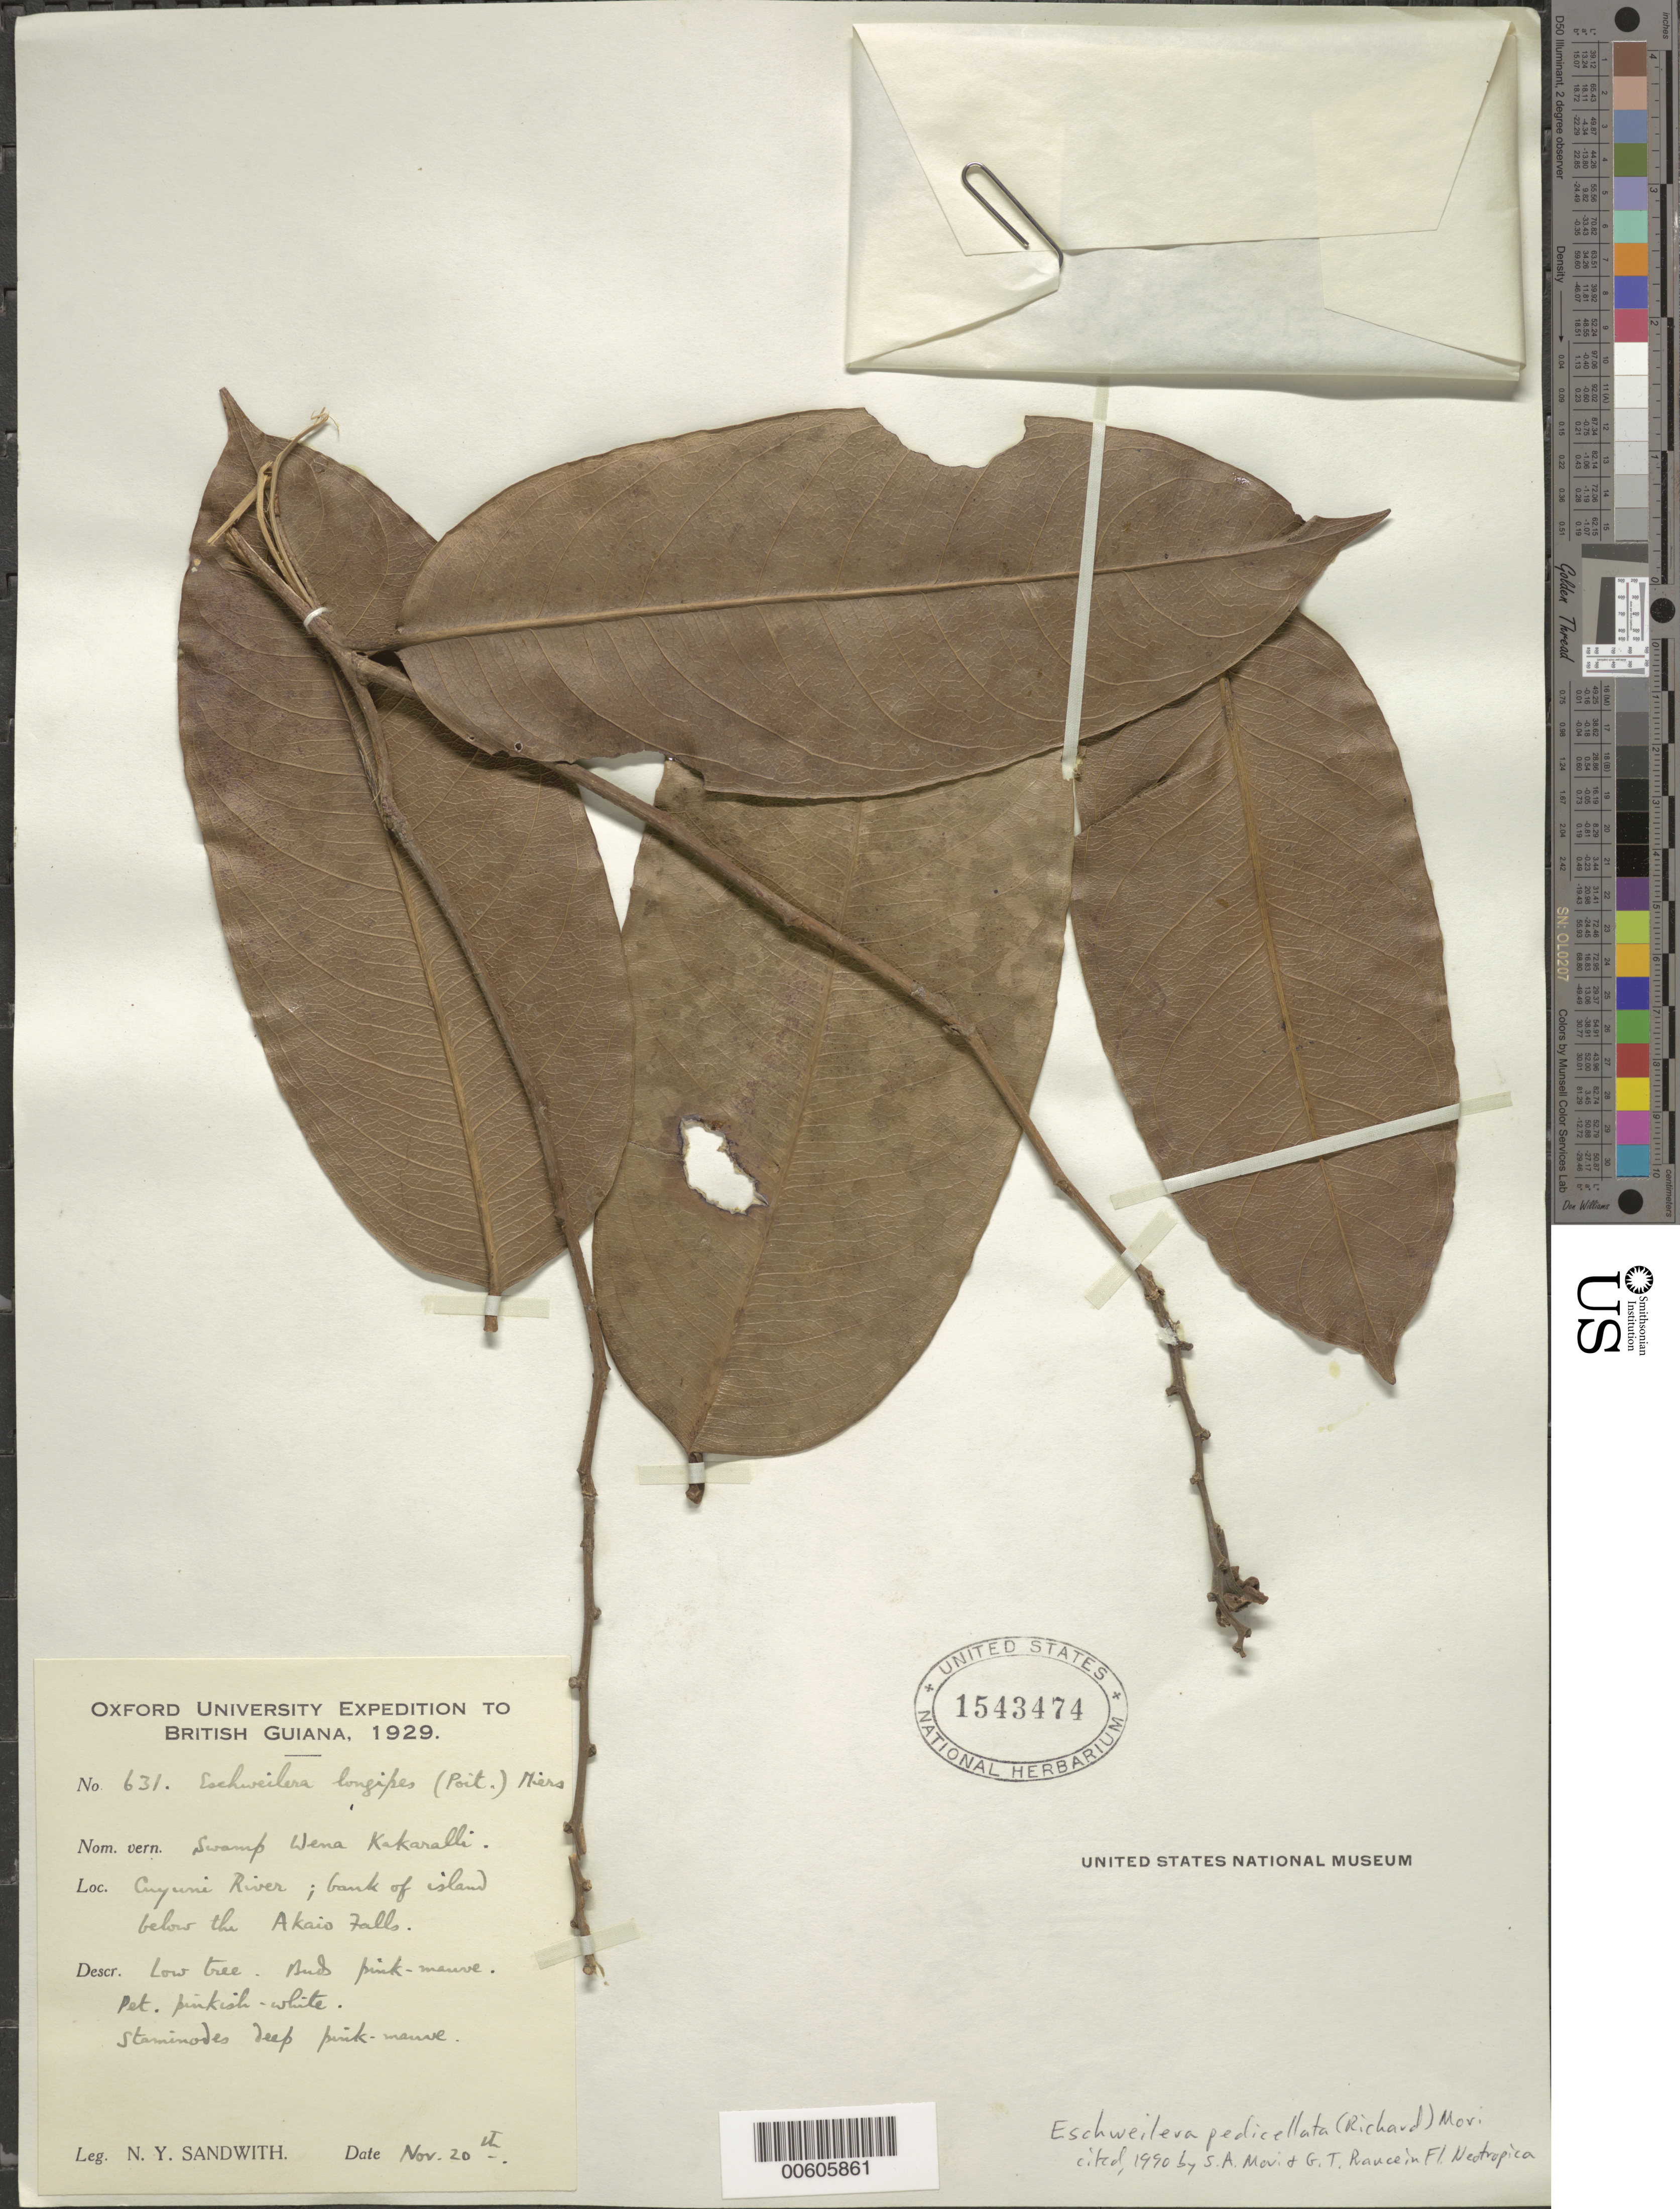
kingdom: Plantae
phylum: Tracheophyta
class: Magnoliopsida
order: Ericales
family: Lecythidaceae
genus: Eschweilera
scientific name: Eschweilera pedicellata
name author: (Rich.) S.A. Mori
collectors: N. Y. Sandwith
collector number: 631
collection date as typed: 20-Nov-29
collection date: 1929-11-20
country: Guyana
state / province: Cuyuni-Mazaruni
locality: Cuyuni R., island below Akaio Falls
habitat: Swamp wena Kakaralli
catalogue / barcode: US 1543474